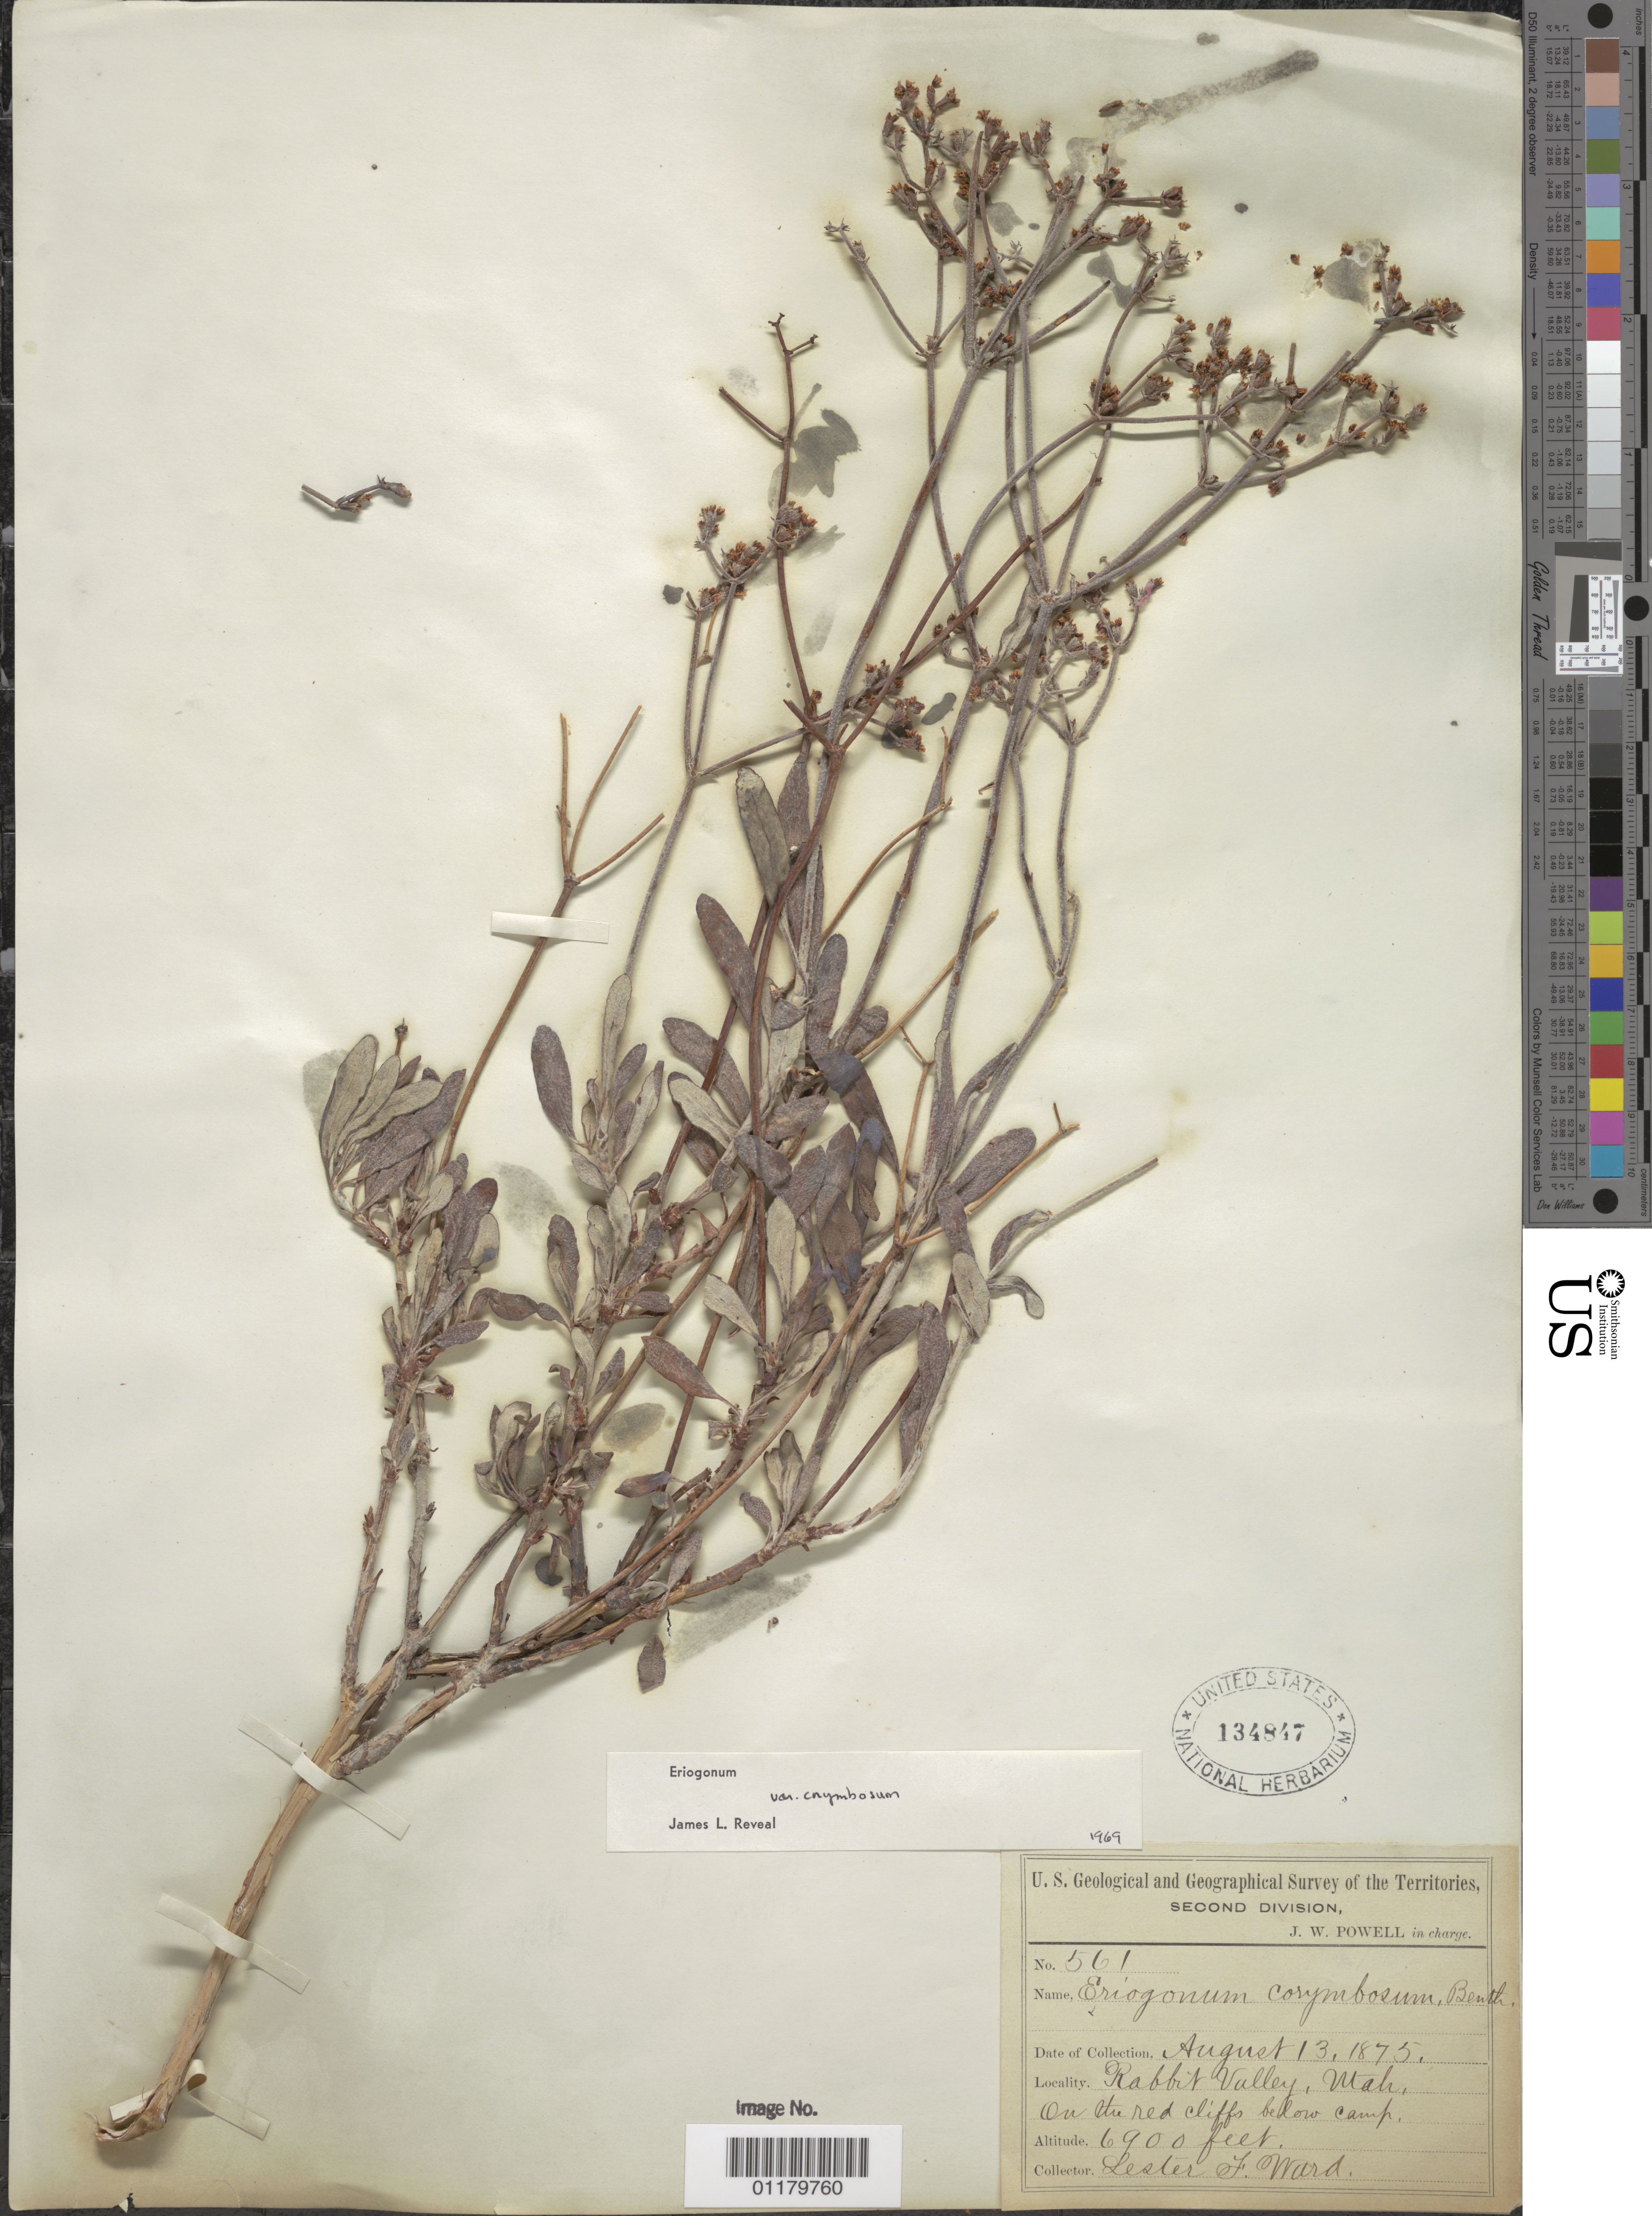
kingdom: Plantae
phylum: Tracheophyta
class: Magnoliopsida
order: Caryophyllales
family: Polygonaceae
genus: Eriogonum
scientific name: Eriogonum corymbosum var. corymbosum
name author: Benth.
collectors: L. F. Ward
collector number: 561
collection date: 1875-08-13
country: United States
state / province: Utah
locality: Rabbit Valley.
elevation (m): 2103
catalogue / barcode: US 134847